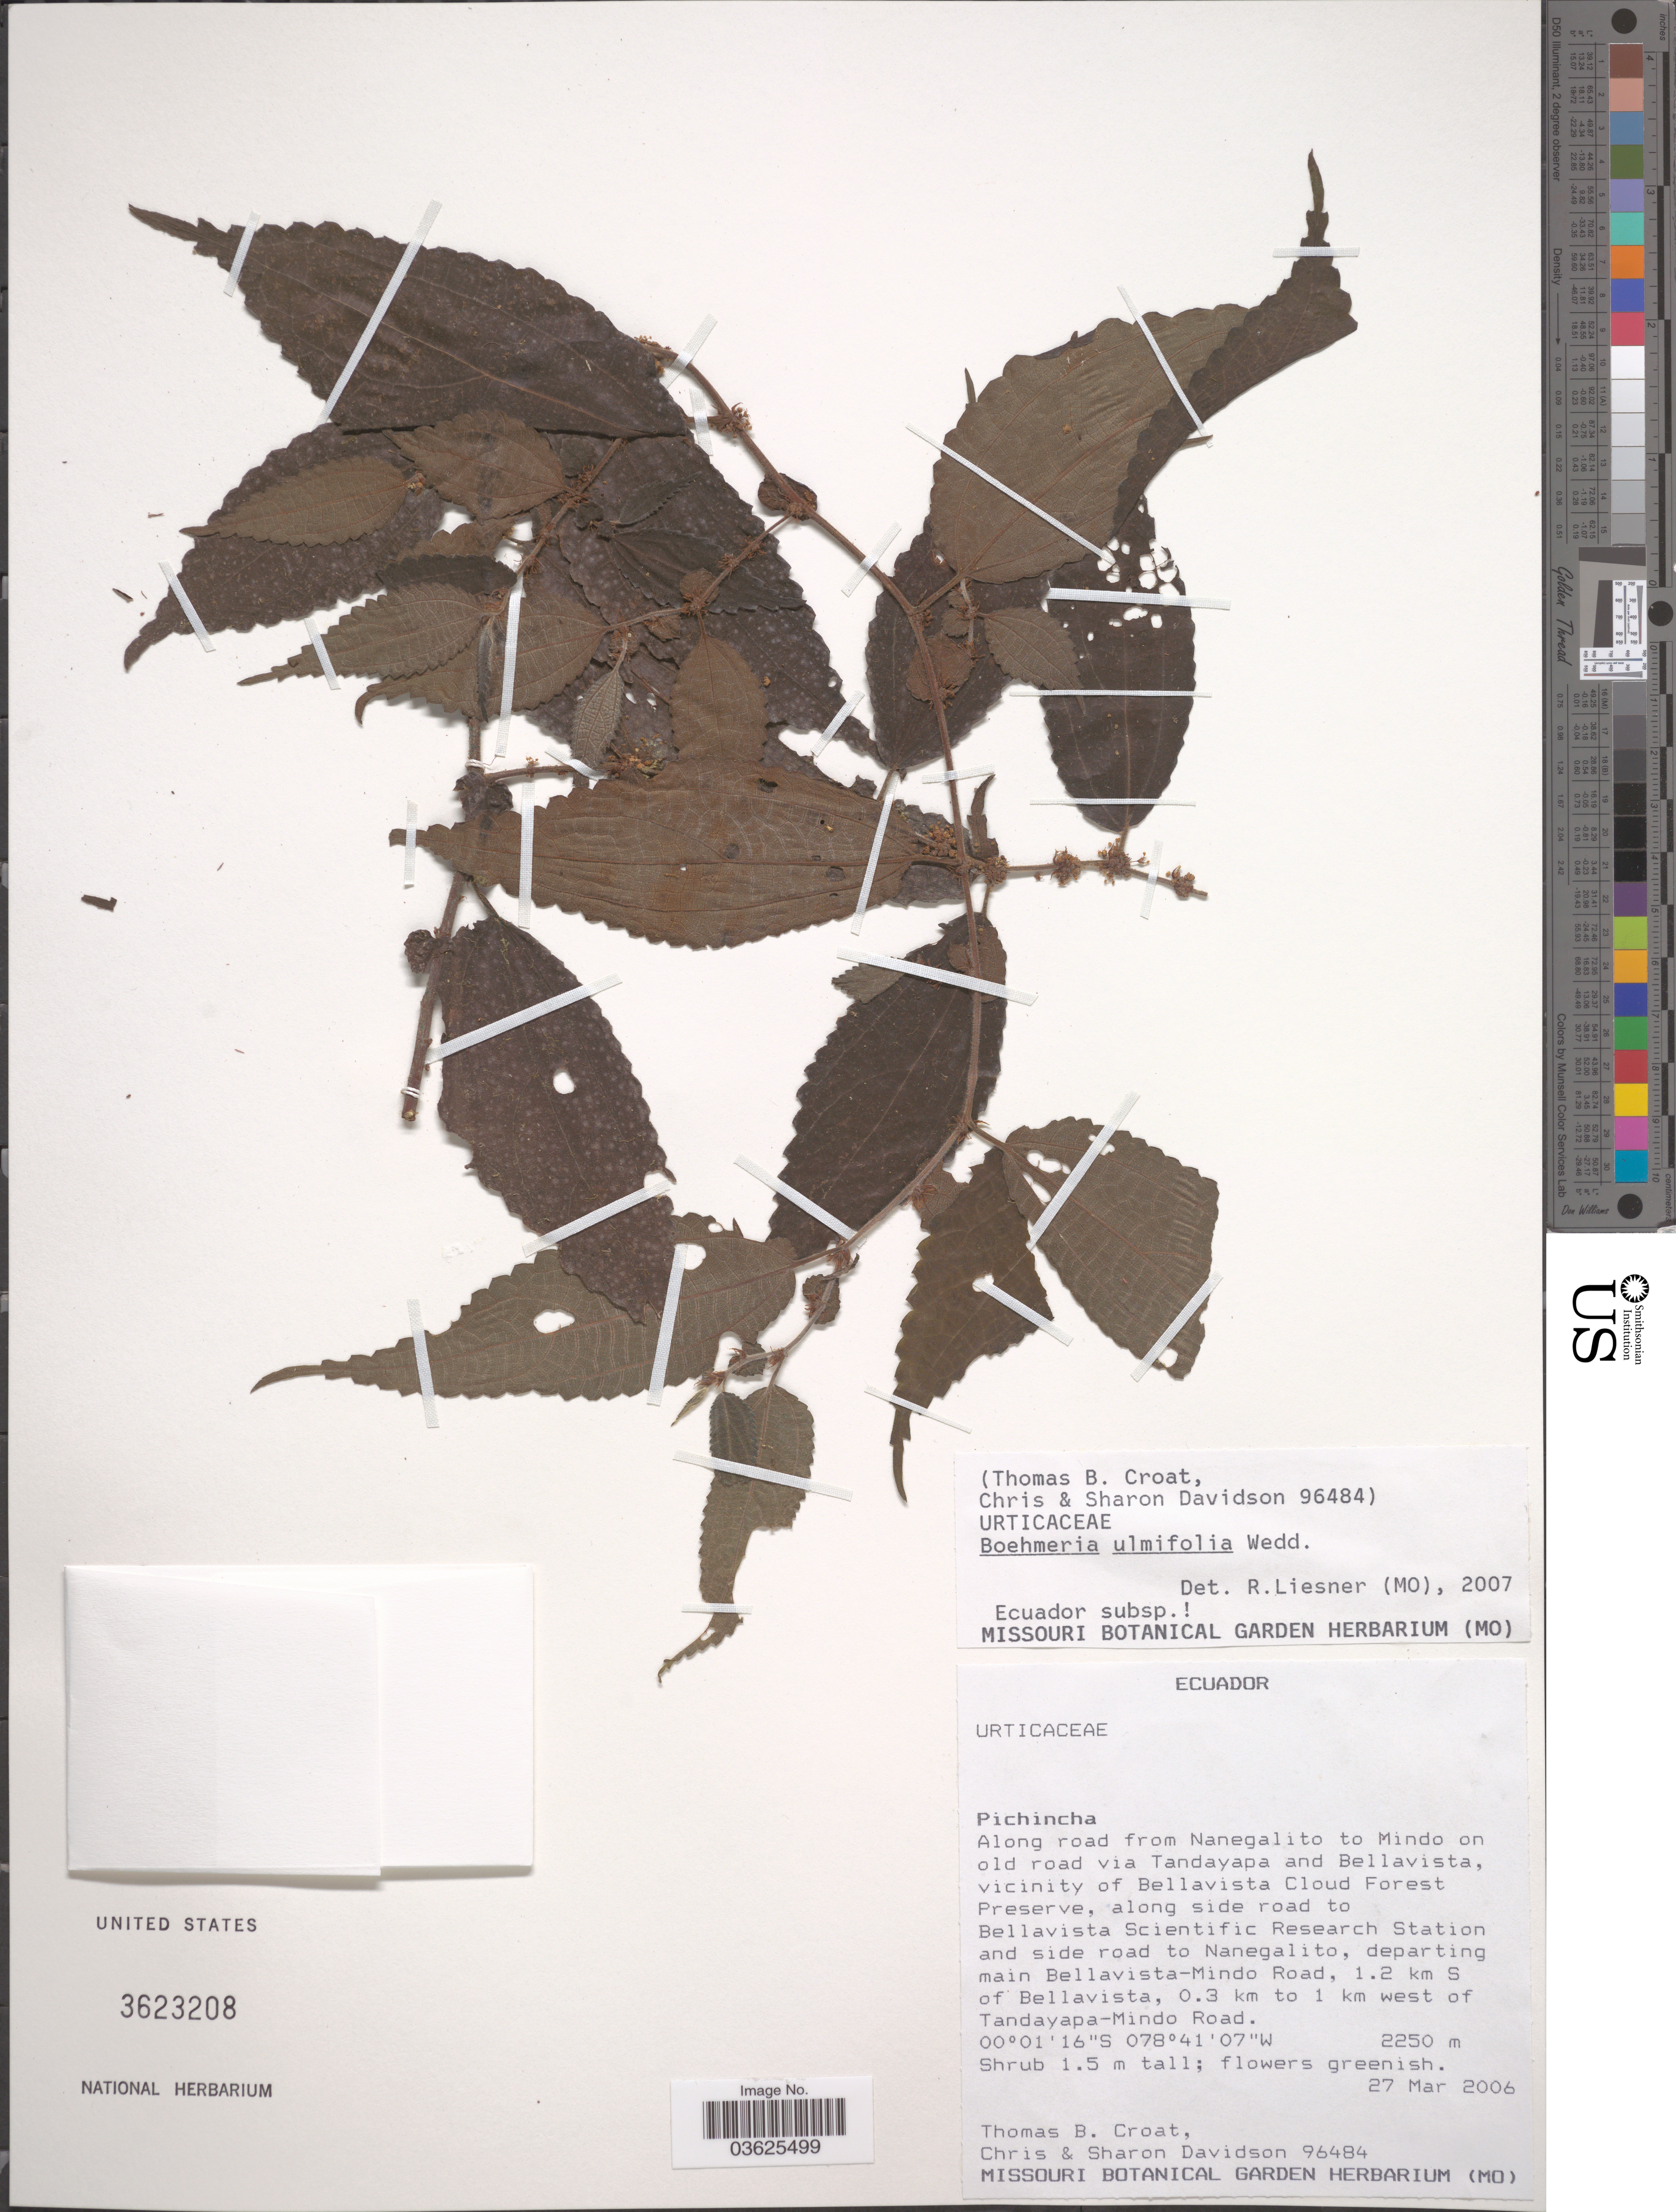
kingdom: Plantae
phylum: Tracheophyta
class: Magnoliopsida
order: Rosales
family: Urticaceae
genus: Boehmeria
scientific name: Boehmeria ulmifolia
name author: Wedd.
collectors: T. B. Croat, C. Davidson & S. Davidson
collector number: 96484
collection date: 2006-03-27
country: Ecuador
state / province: Pichincha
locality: Along road from Nanegalito to Mindo on old road via Tandayapa and Bellavista, vicinity of Bellavista Cloud Forest Preserve, along side road to Bellavista Scientific Research Station and side road to Nanegalito, departing main Bellavista-Mindo Road, 1.2 km S of Bellavista, 0.3 km to 1 km west of Tandayapa-Mindo Road.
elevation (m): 2250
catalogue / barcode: US 3623208